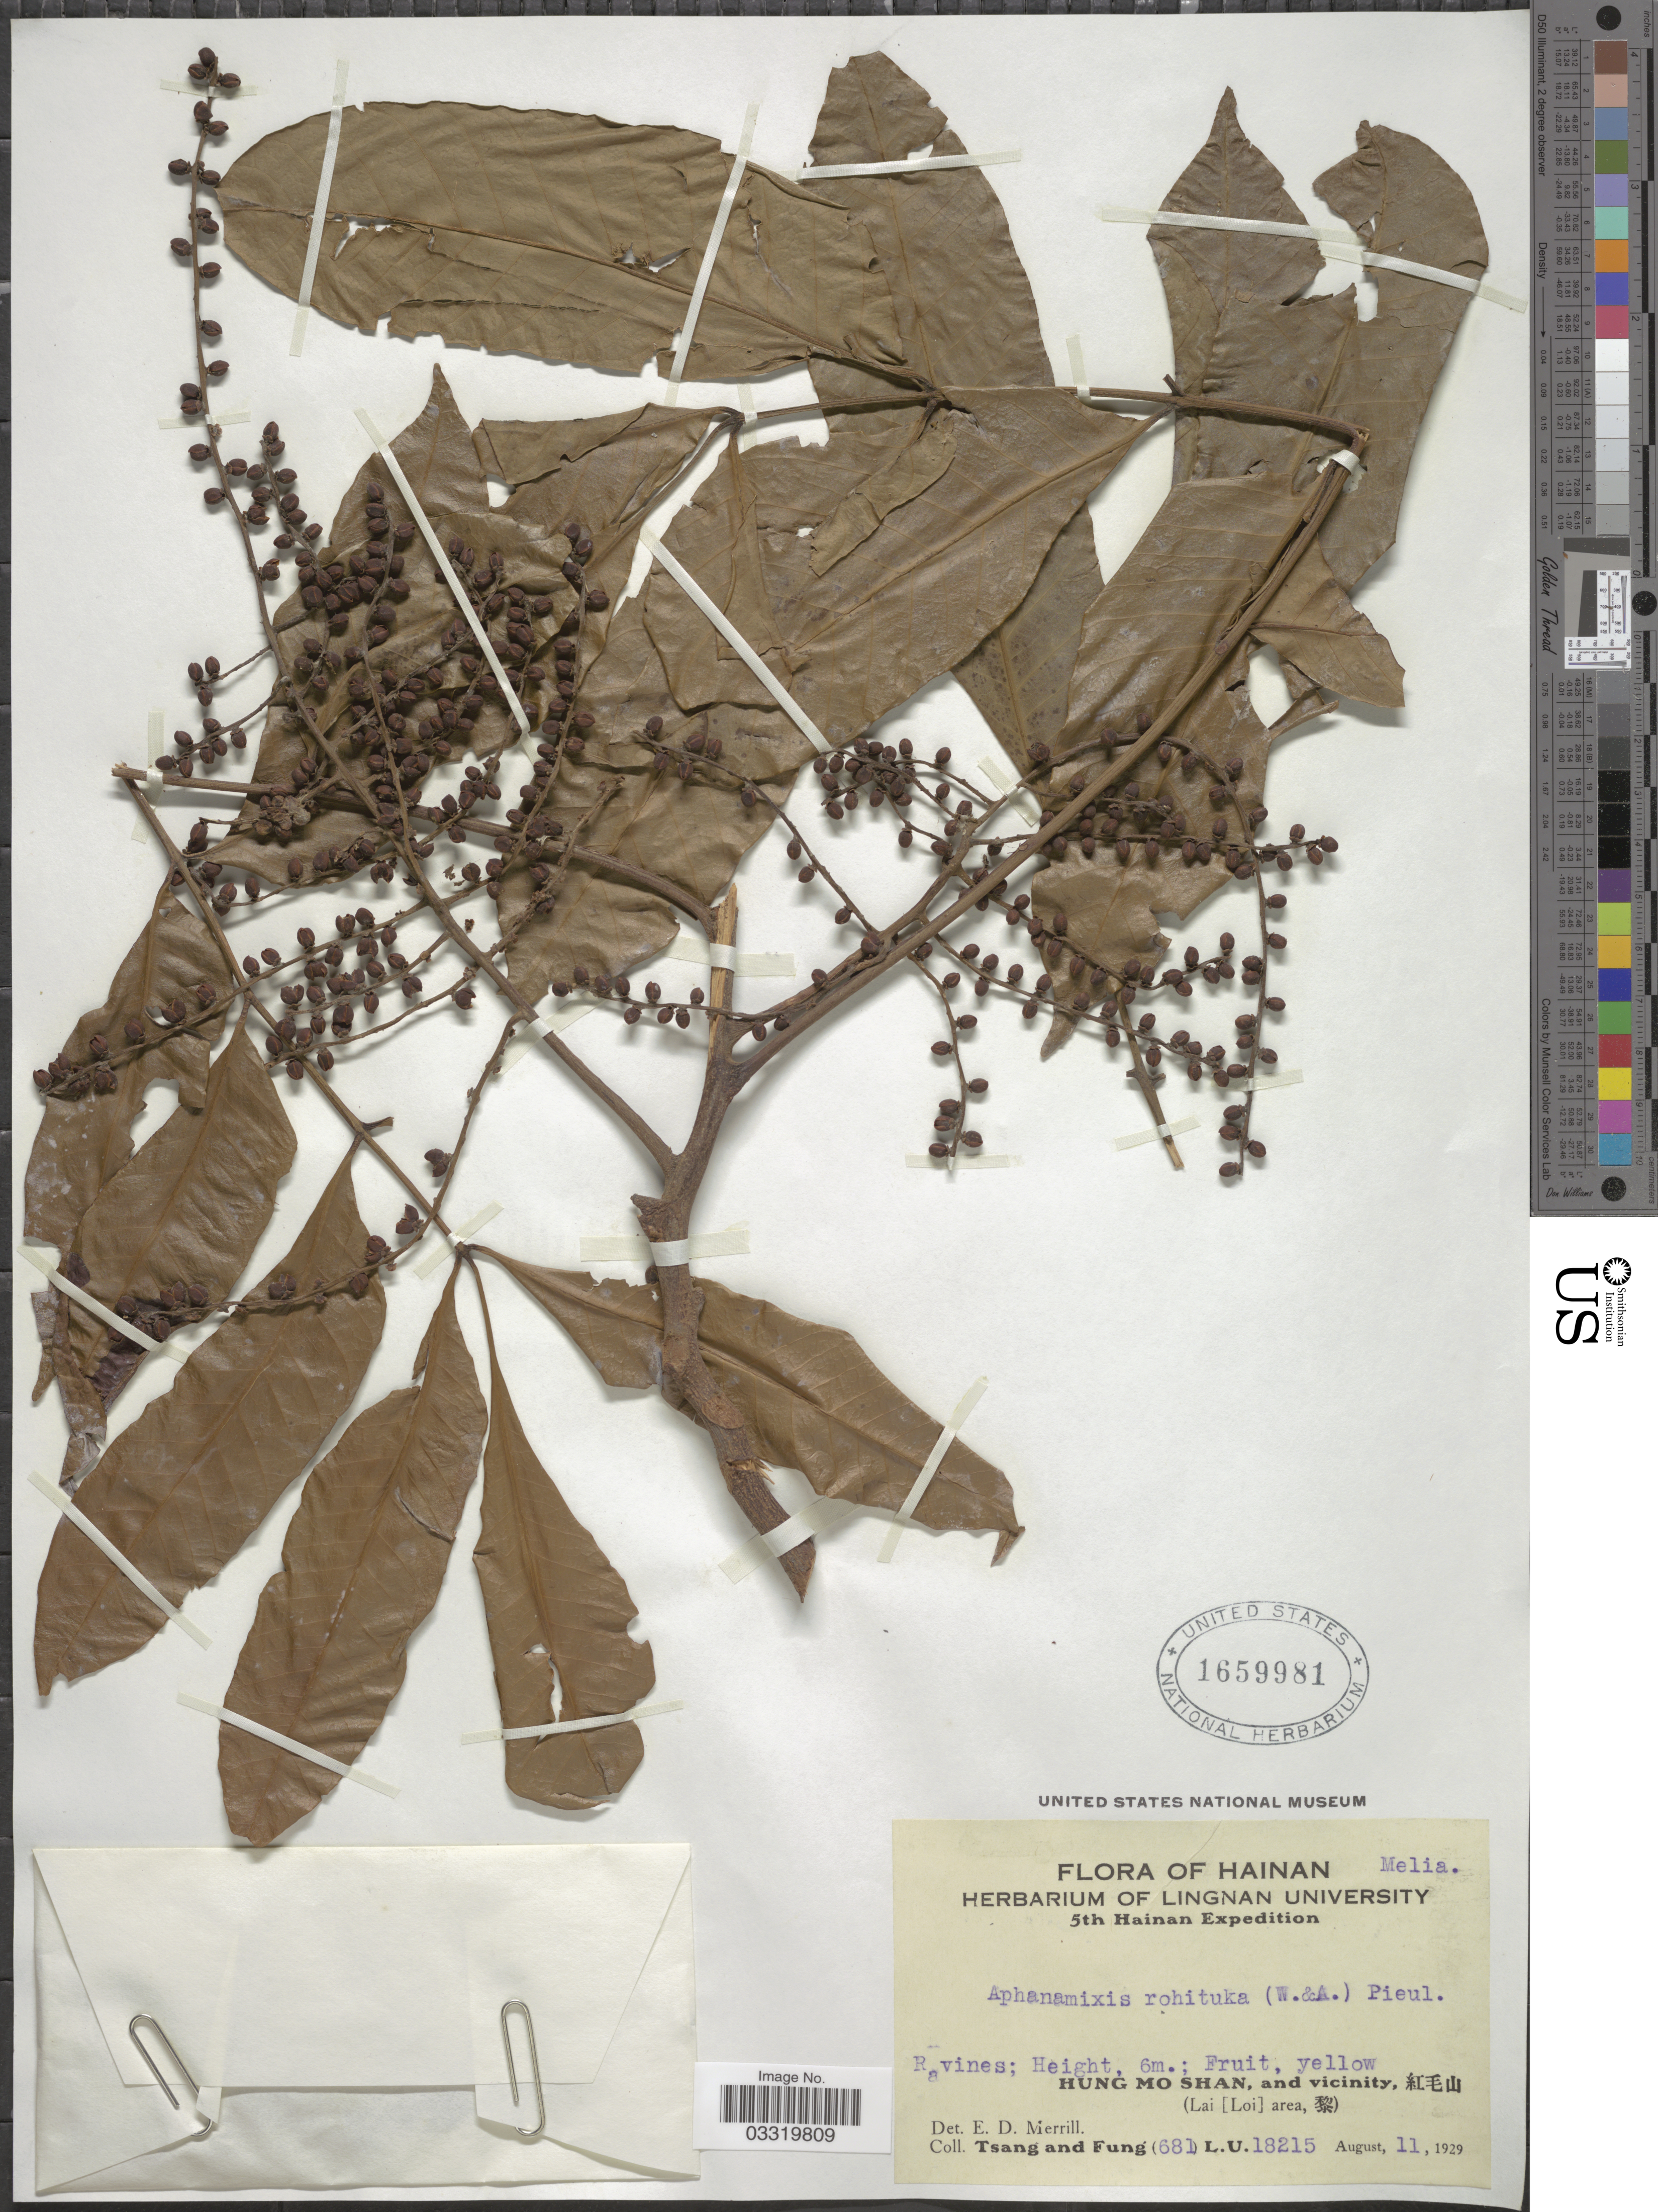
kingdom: Plantae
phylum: Tracheophyta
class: Magnoliopsida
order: Sapindales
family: Meliaceae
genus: Aphanamixis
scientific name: Aphanamixis polystachya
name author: (Wall.) R. Parker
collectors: -- Tsang & Fung, --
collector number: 681/L.U.18215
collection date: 1929-08-11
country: China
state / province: Hainan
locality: HuMo Shan, and vicinity, (Lai (Loi) area/ Li and Miao Autonomous Prefecture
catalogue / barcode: US 1659981